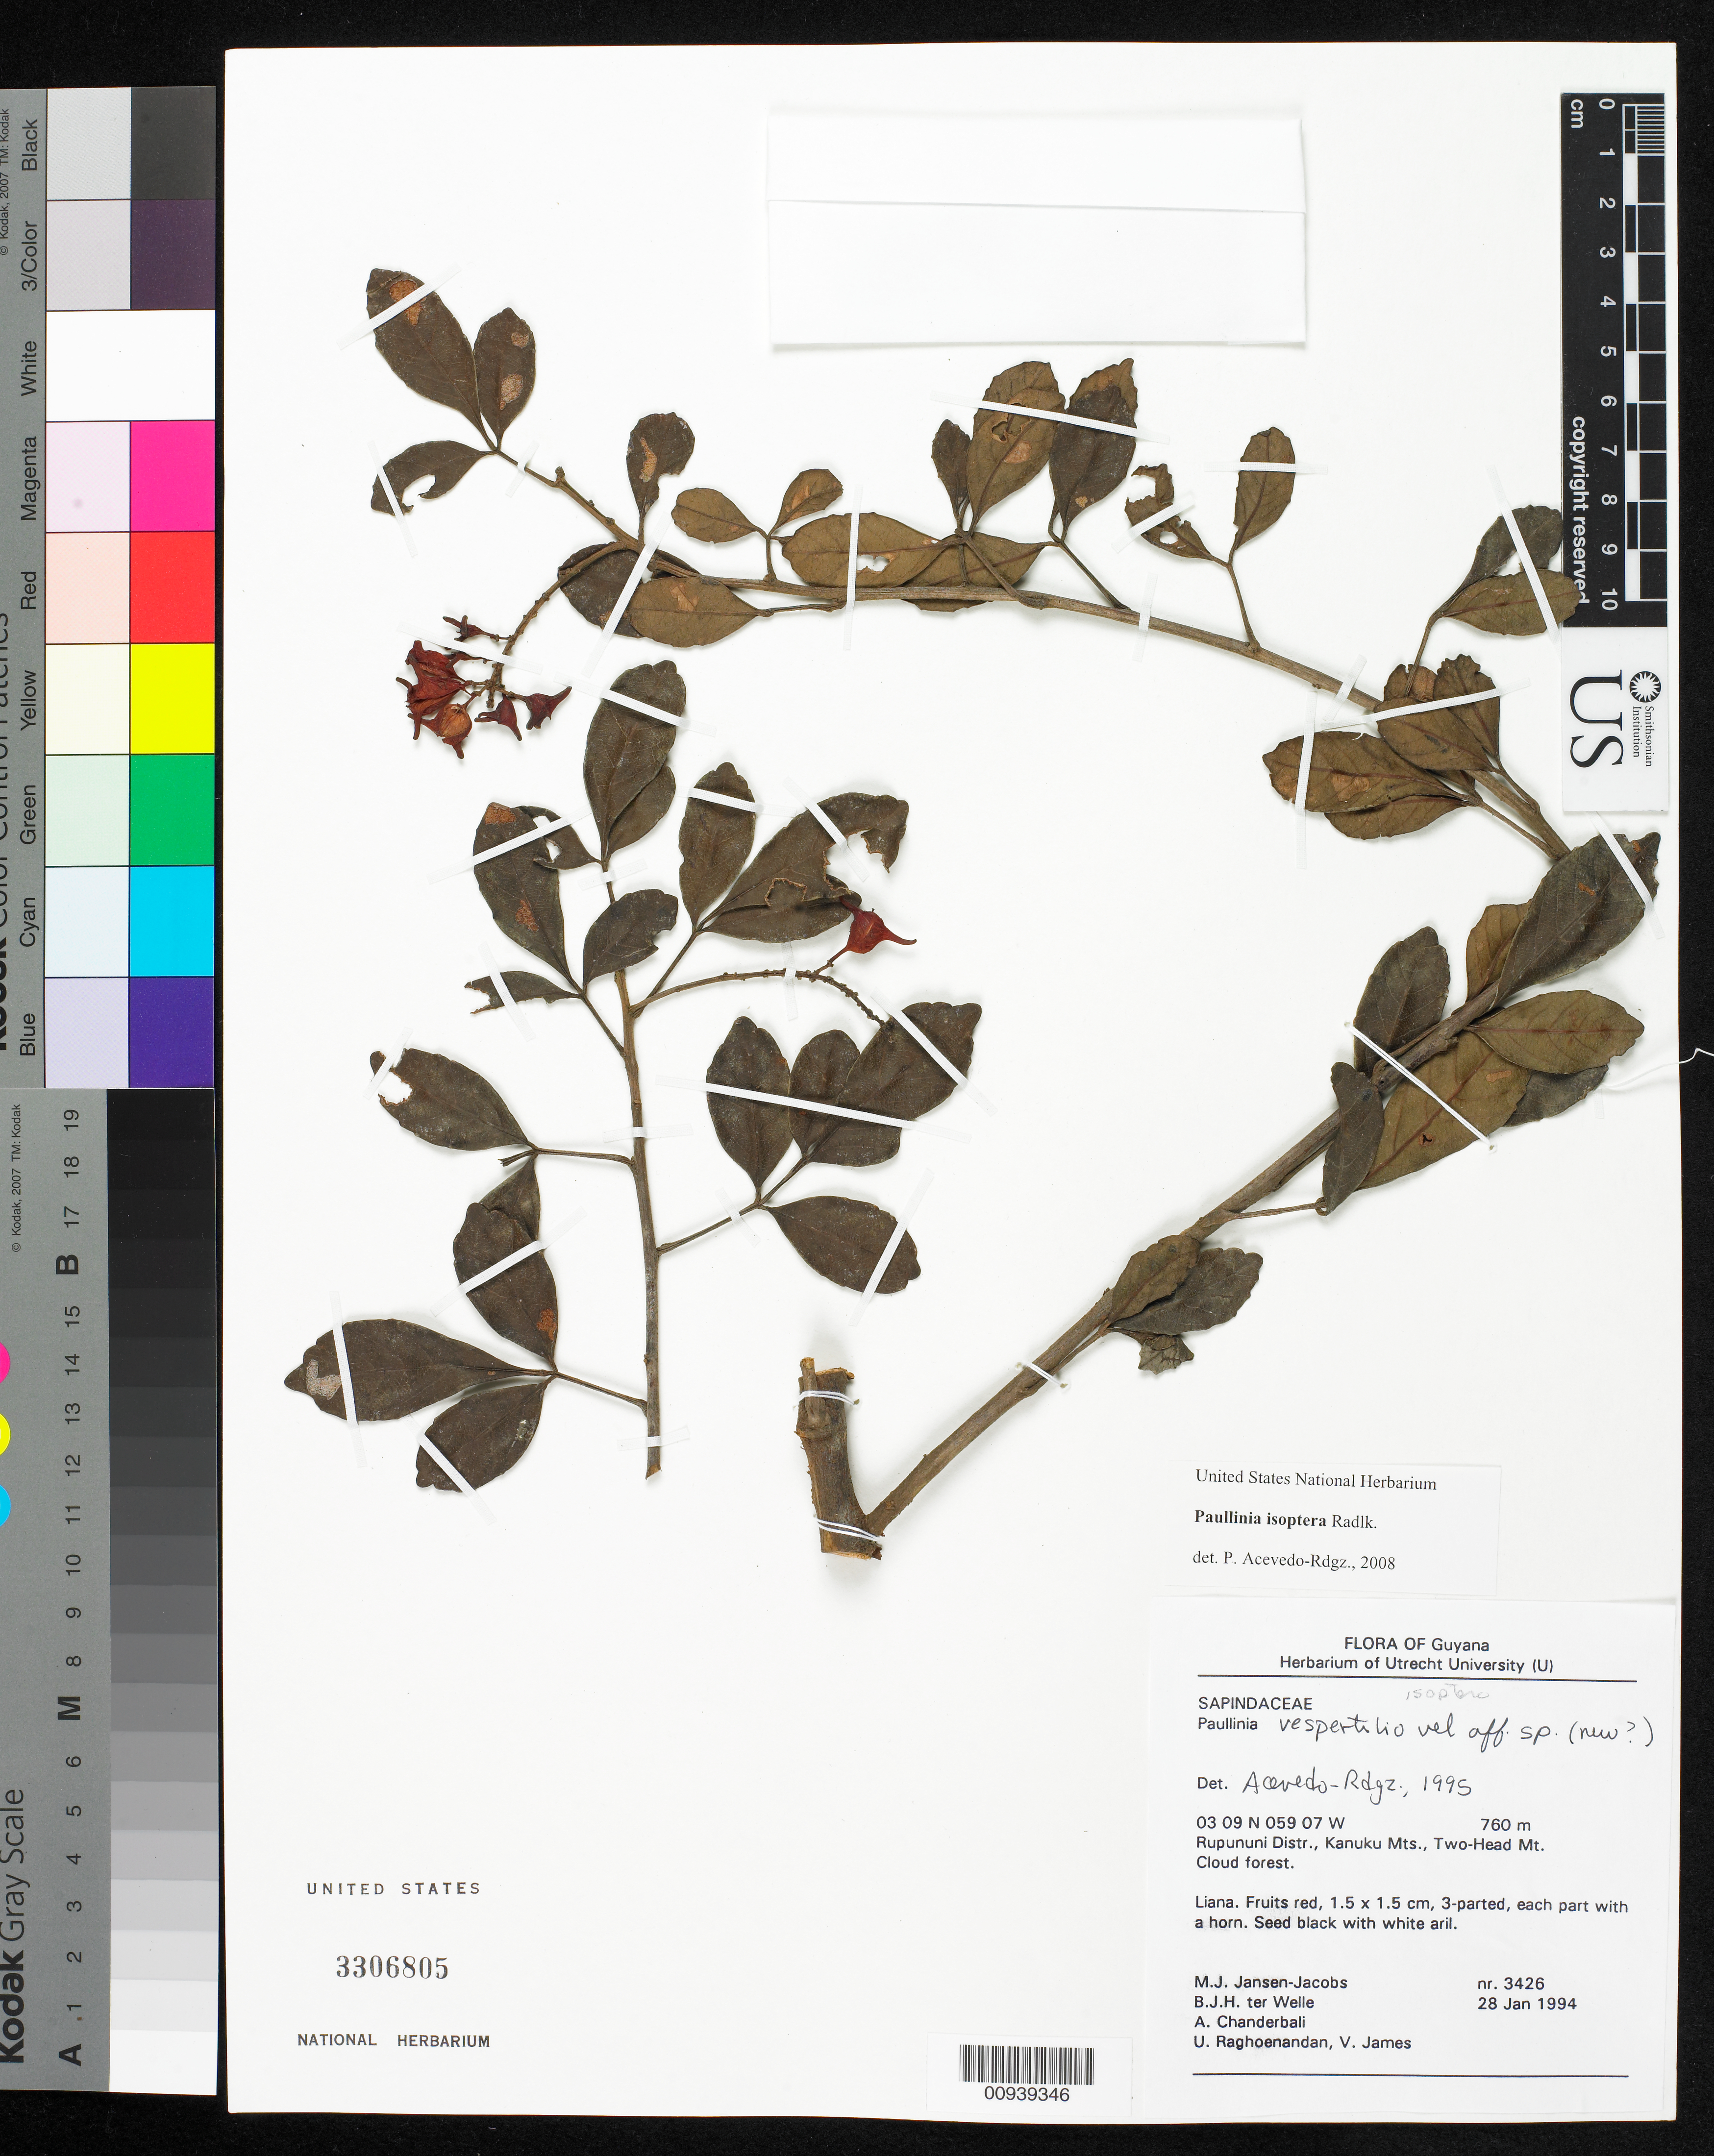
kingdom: Plantae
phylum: Tracheophyta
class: Magnoliopsida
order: Sapindales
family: Sapindaceae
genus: Paullinia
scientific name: Paullinia isoptera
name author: Radlk.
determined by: Acevedo-Rodríguez, P., (BOT), Smithsonian Institution - National Museum of Natural History (UNITED STATES)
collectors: M. J. Jansen-Jacobs, B. Welle, A. S. Chanderbali, U. Raghoenandan & V. James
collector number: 3426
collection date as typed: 28-Jan-94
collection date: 1994-01-28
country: Guyana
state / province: U. Takutu-U. Essequibo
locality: Two-Head Mt., Kanuku Mts.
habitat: Cloud forest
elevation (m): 760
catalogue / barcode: US 3306805